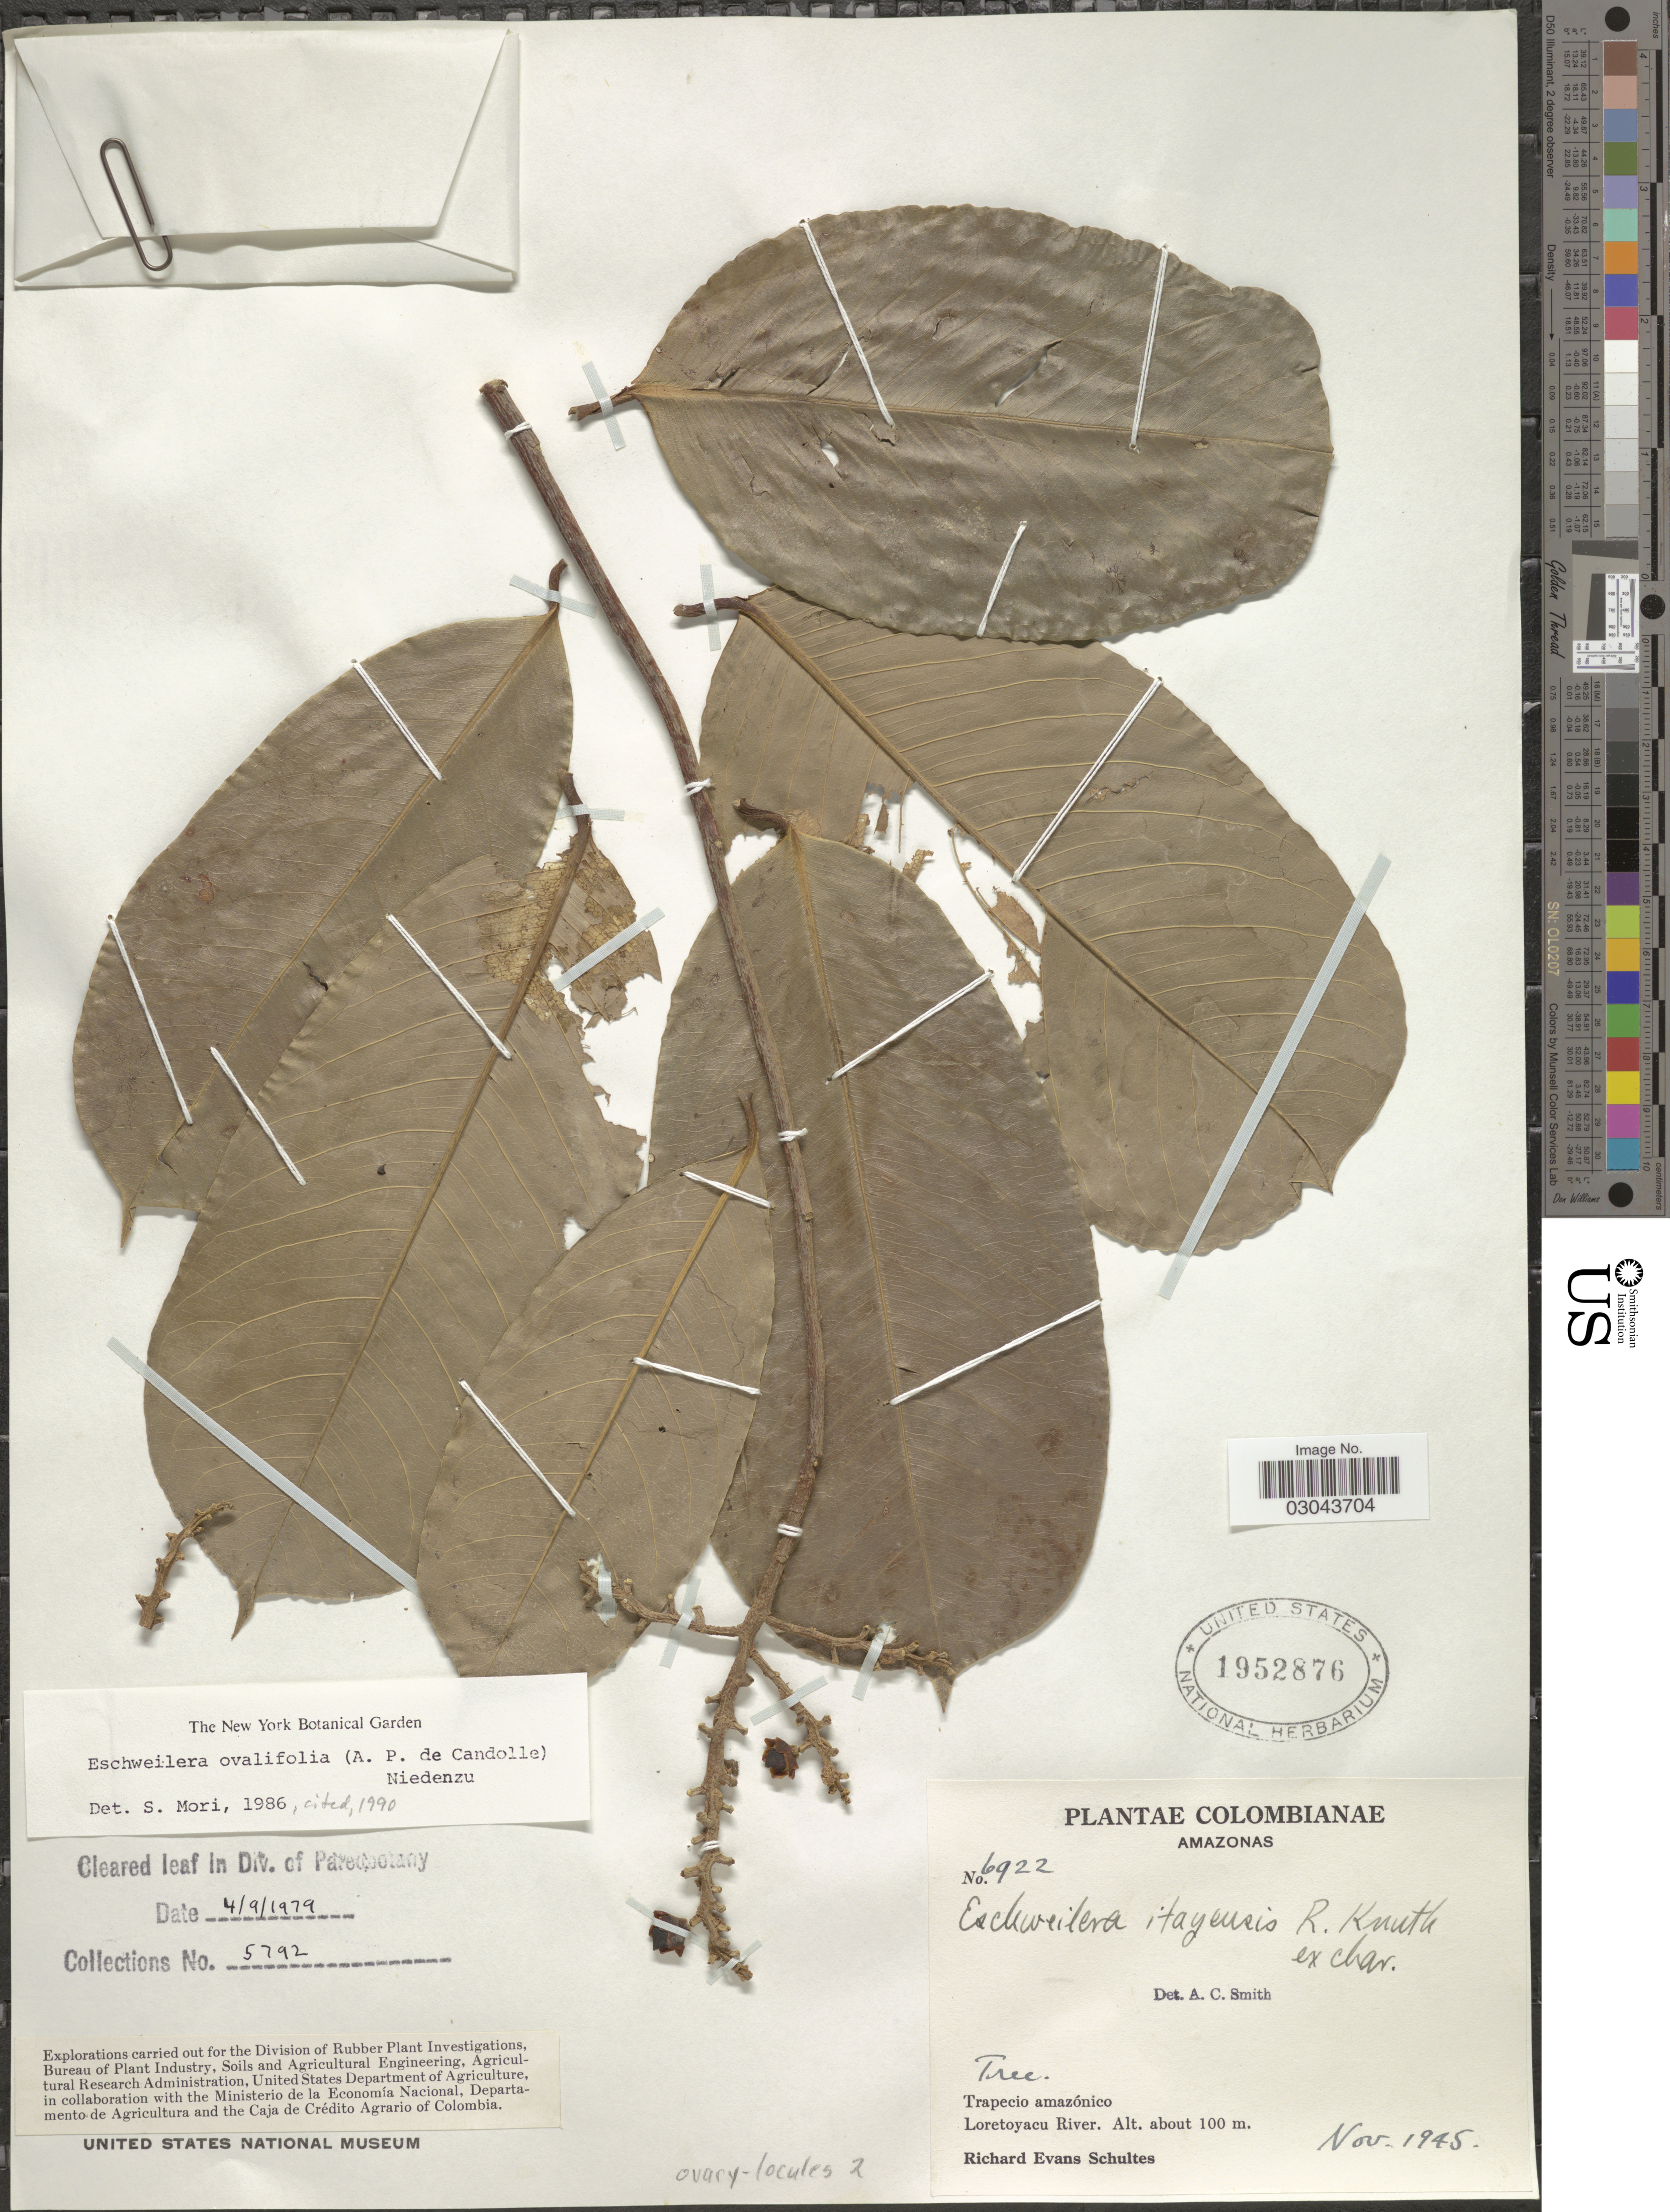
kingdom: Plantae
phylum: Tracheophyta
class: Magnoliopsida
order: Ericales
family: Lecythidaceae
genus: Eschweilera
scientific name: Eschweilera ovalifolia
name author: (DC.) Nied.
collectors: R. E. Schultes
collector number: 6922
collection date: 1945-11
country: Colombia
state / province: Amazônas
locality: Trapecio amazónico. Loretoyacu River.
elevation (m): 100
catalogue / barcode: US 1952876